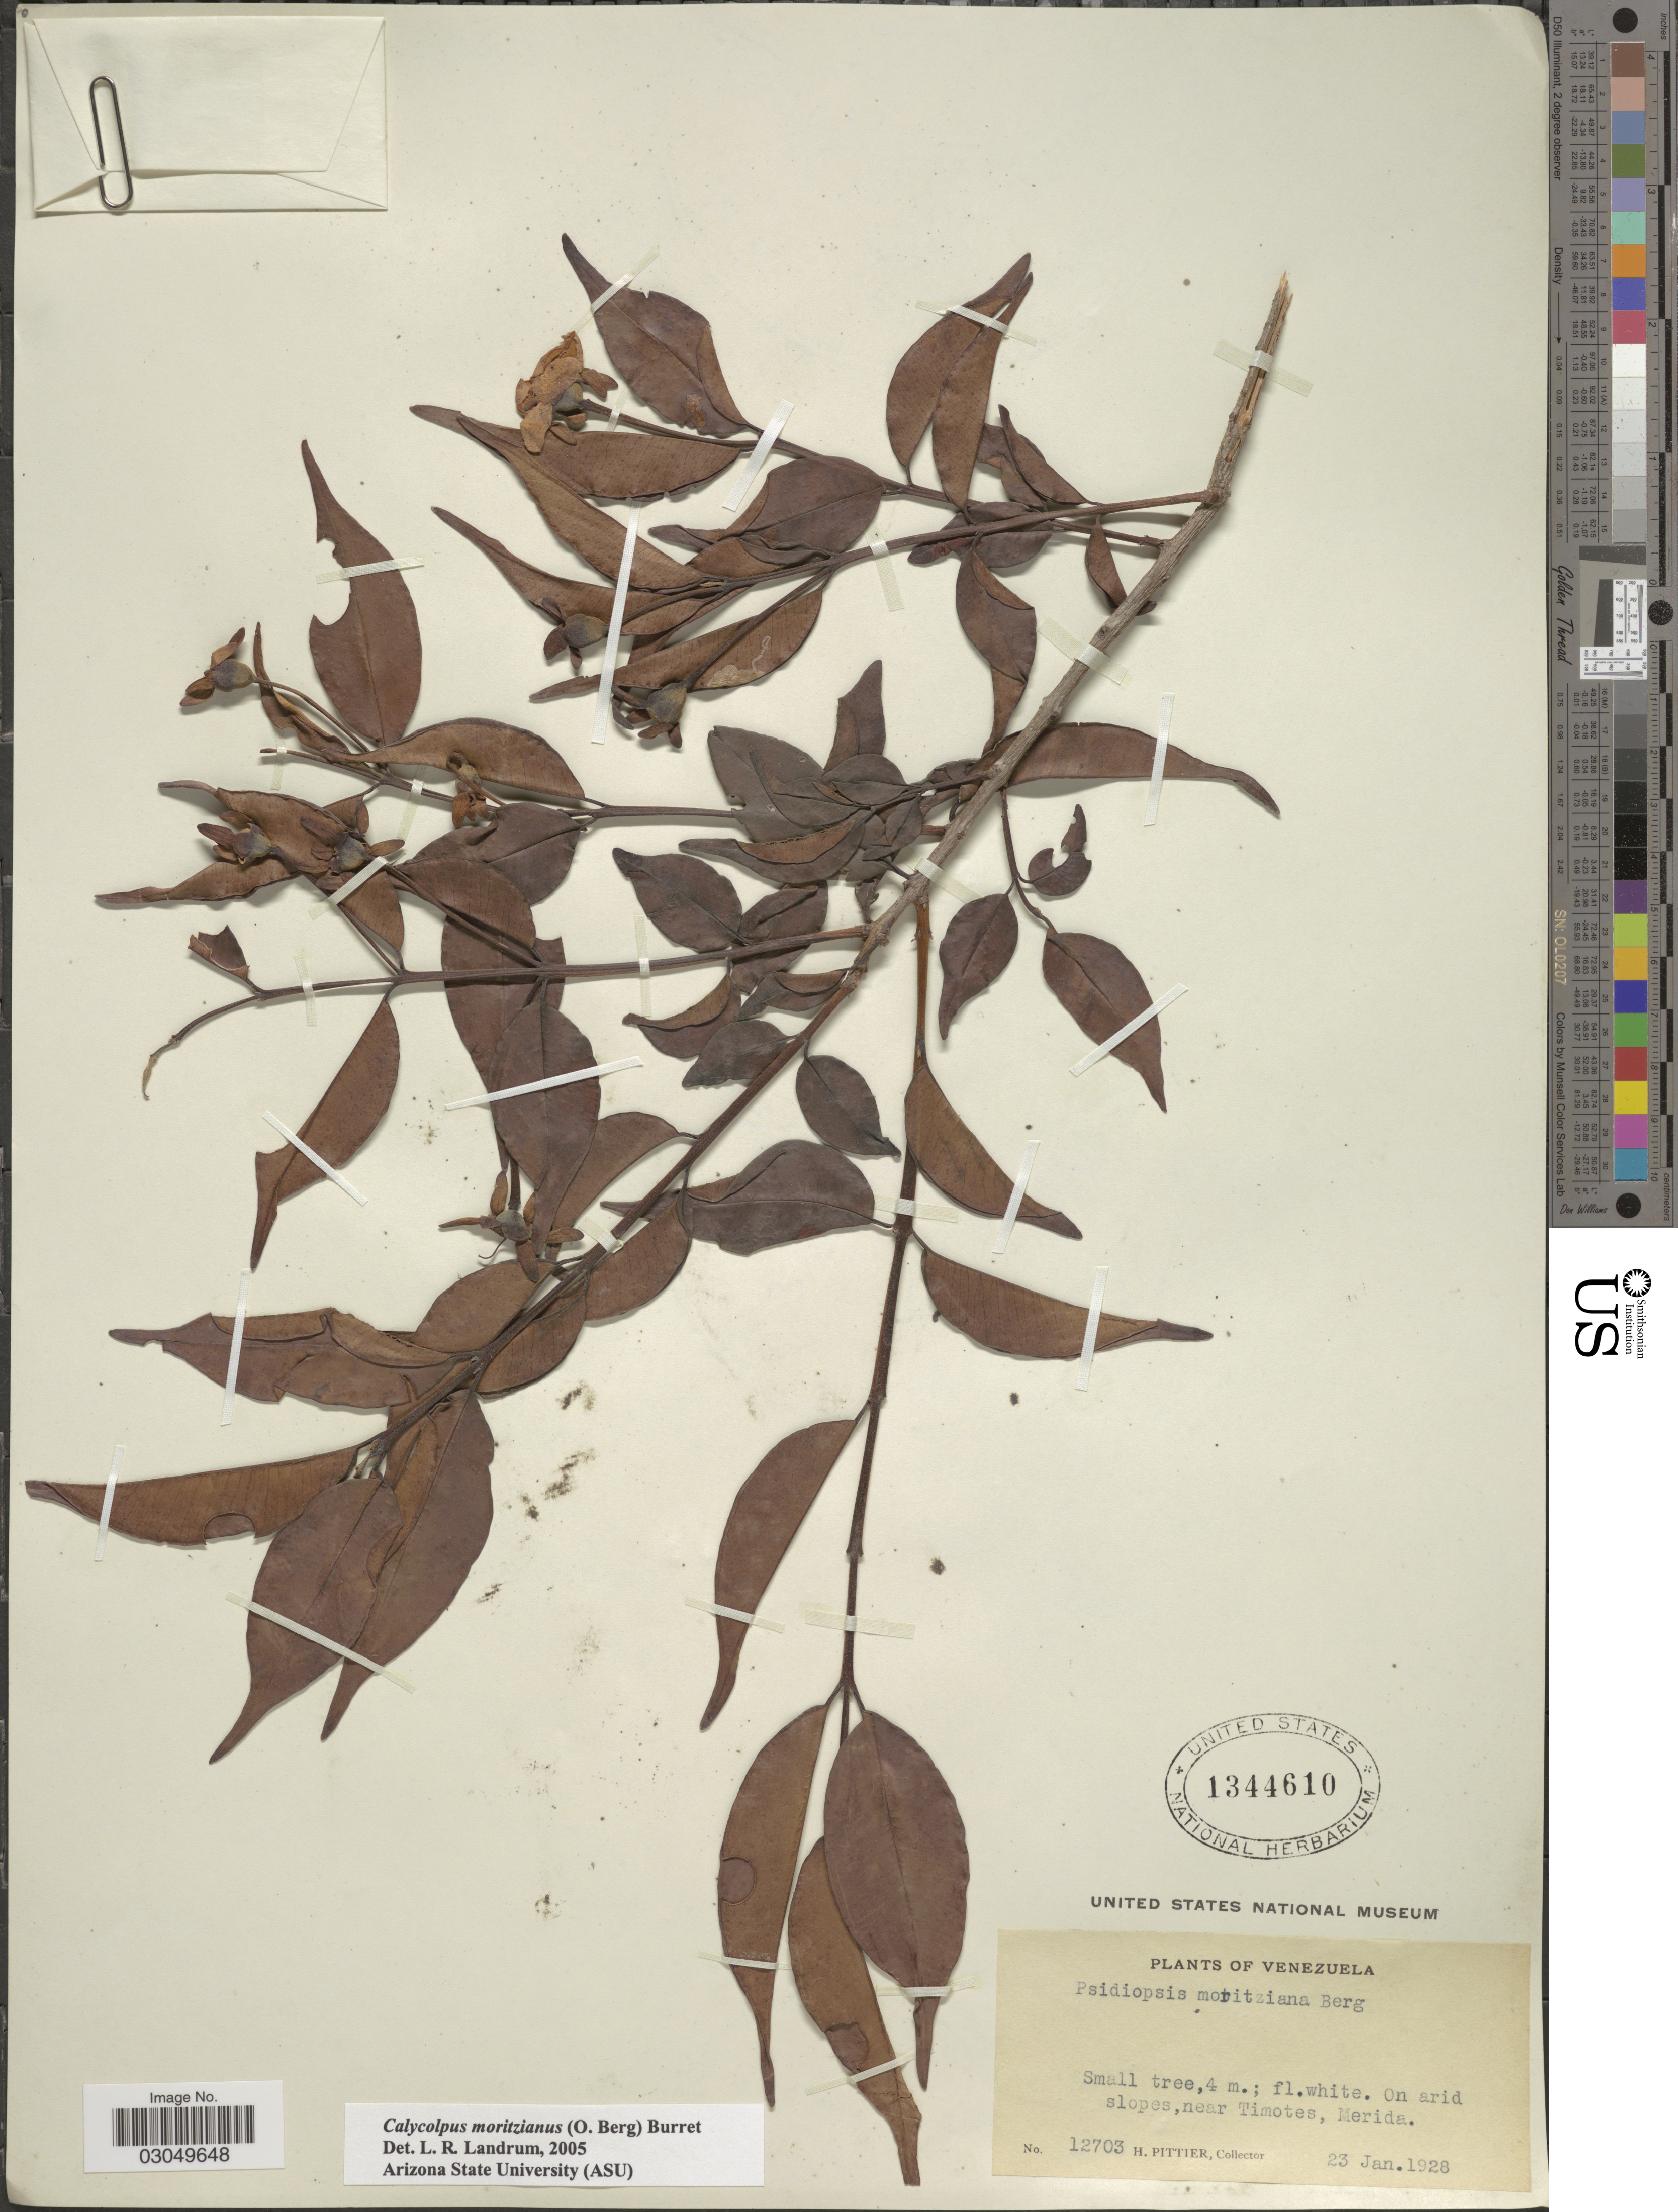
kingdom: Plantae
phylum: Tracheophyta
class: Magnoliopsida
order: Myrtales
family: Myrtaceae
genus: Calycolpus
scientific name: Calycolpus moritzianus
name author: (O. Berg) Burret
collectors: H. F. Pittier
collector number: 12703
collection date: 1928-01-23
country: Venezuela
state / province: Mérida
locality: On arid slopes, near Timotes.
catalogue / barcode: US 1344610